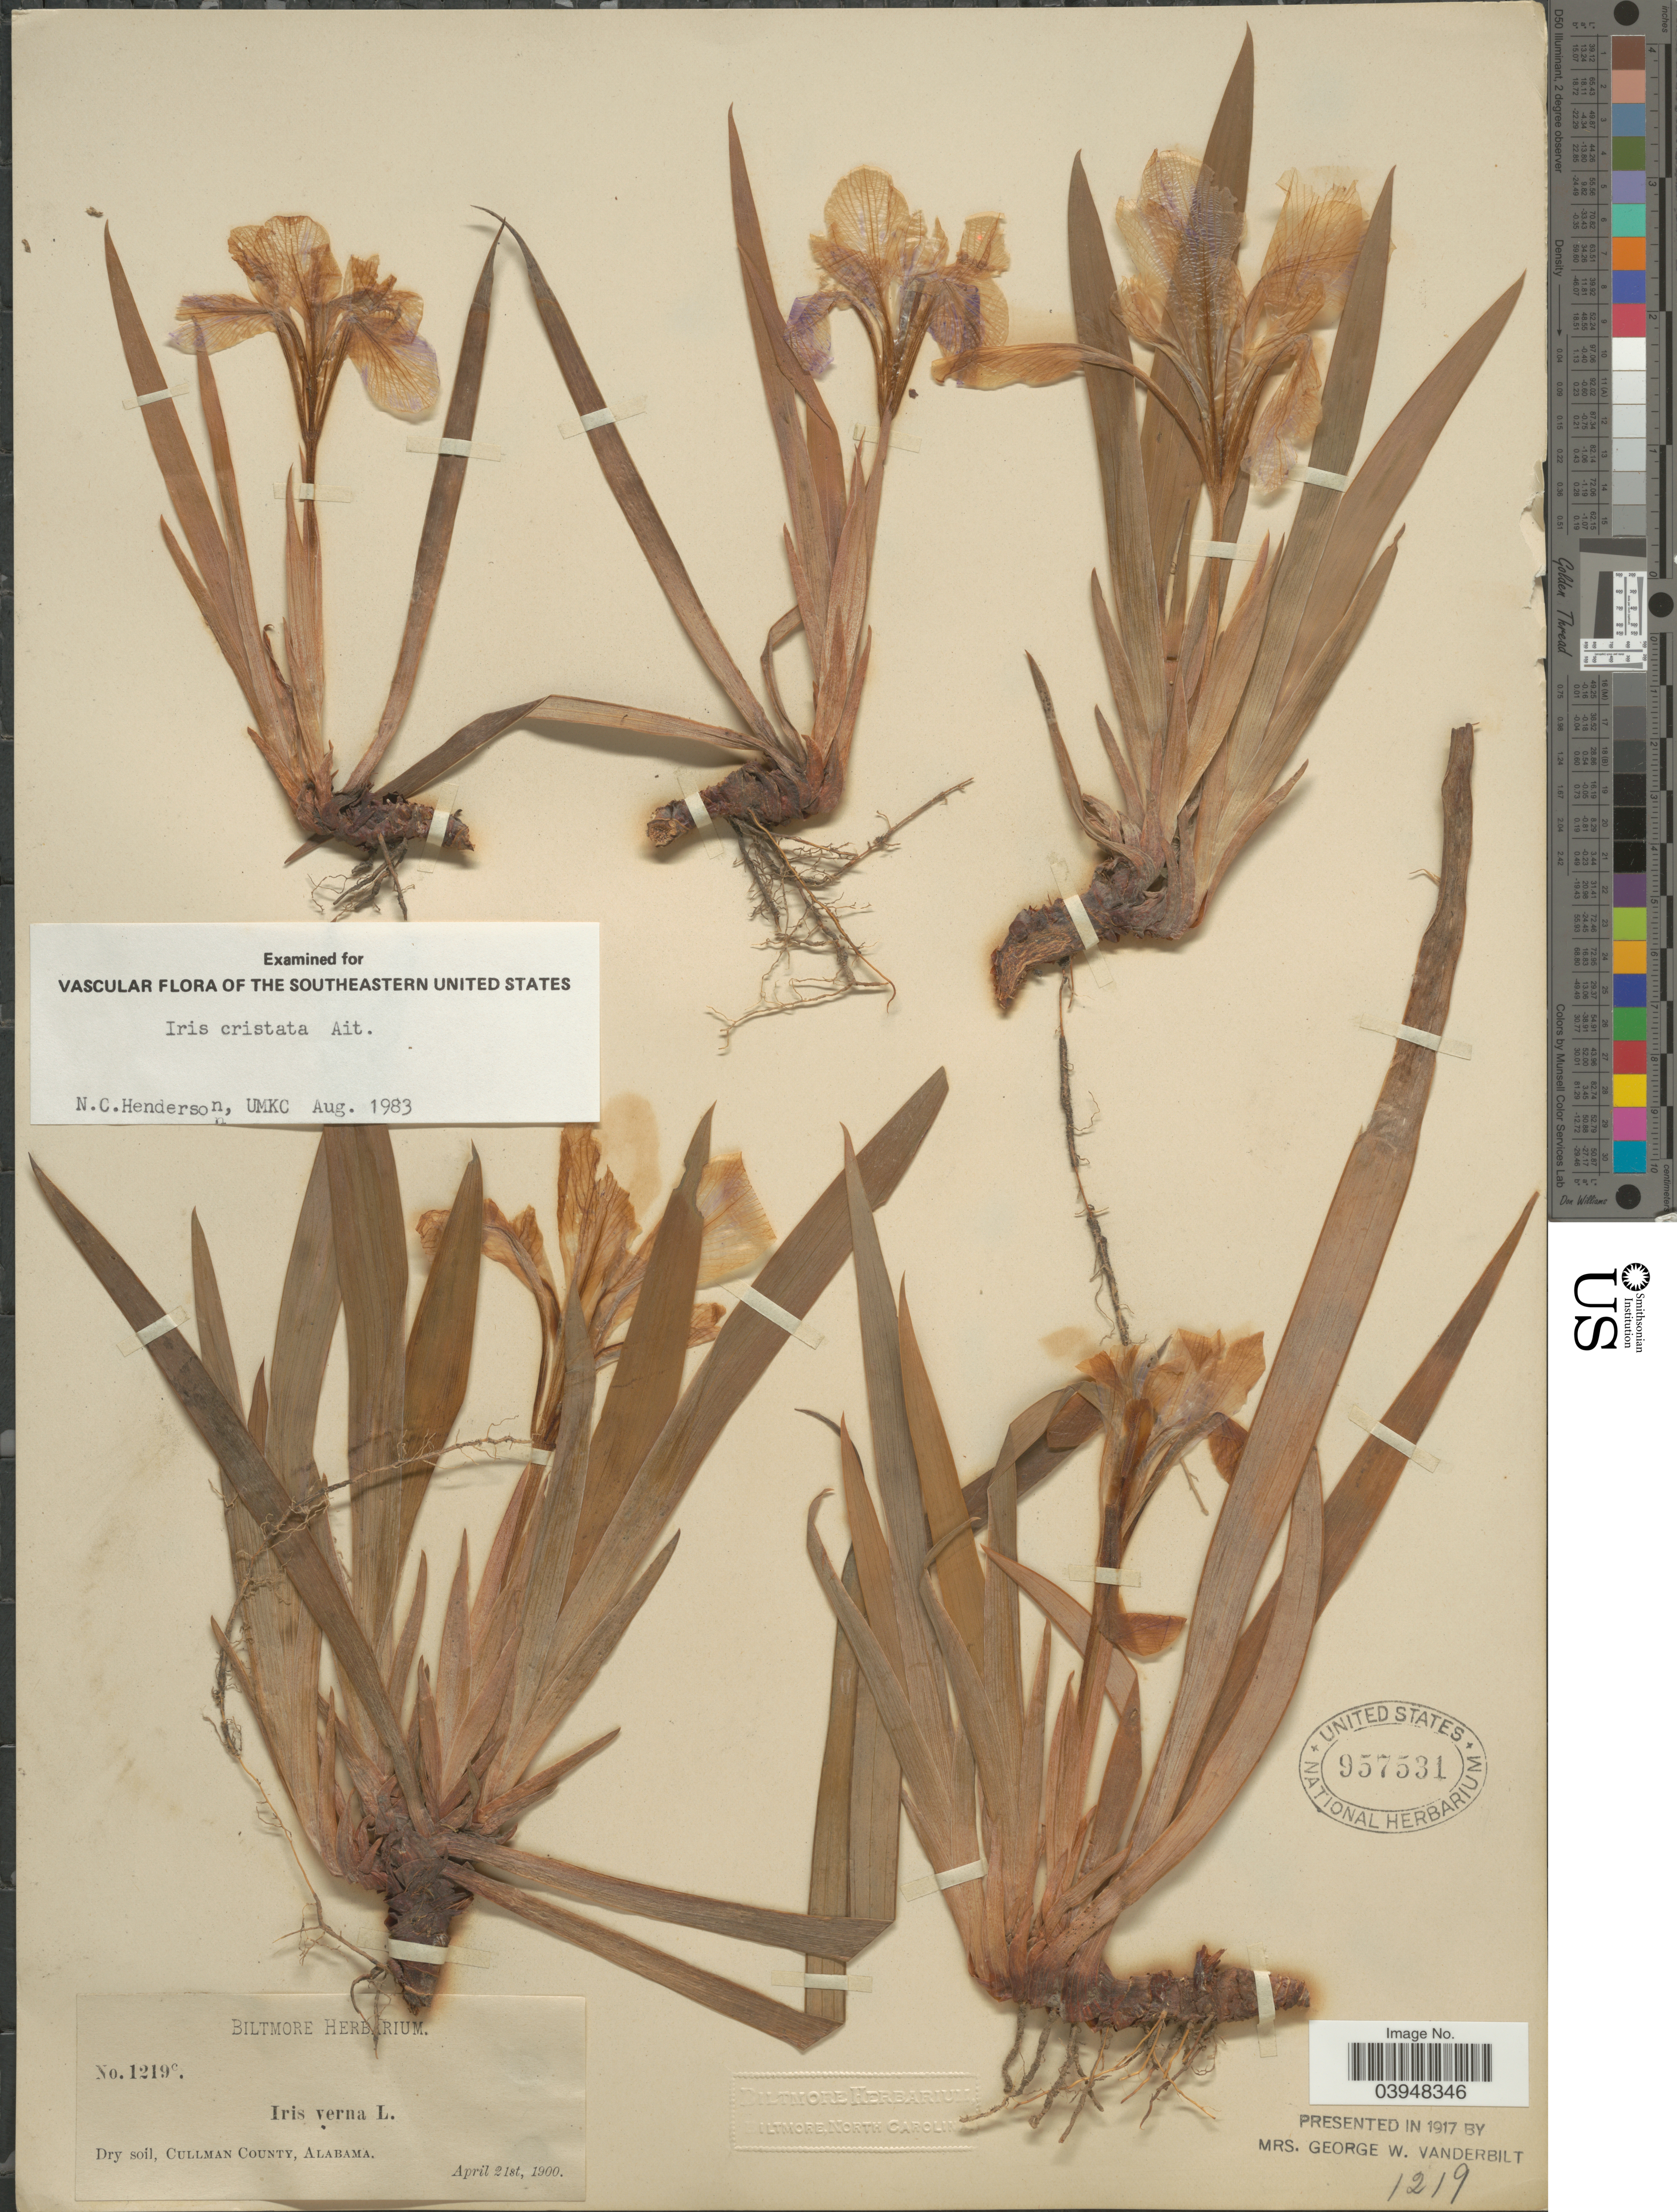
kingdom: Plantae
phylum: Tracheophyta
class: Liliopsida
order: Asparagales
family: Iridaceae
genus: Iris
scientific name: Iris cristata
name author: Aiton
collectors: ex herb. Biltmore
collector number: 1219c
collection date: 1900-04-21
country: United States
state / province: Alabama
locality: Dry soil, Cullman County.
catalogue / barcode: US 957531